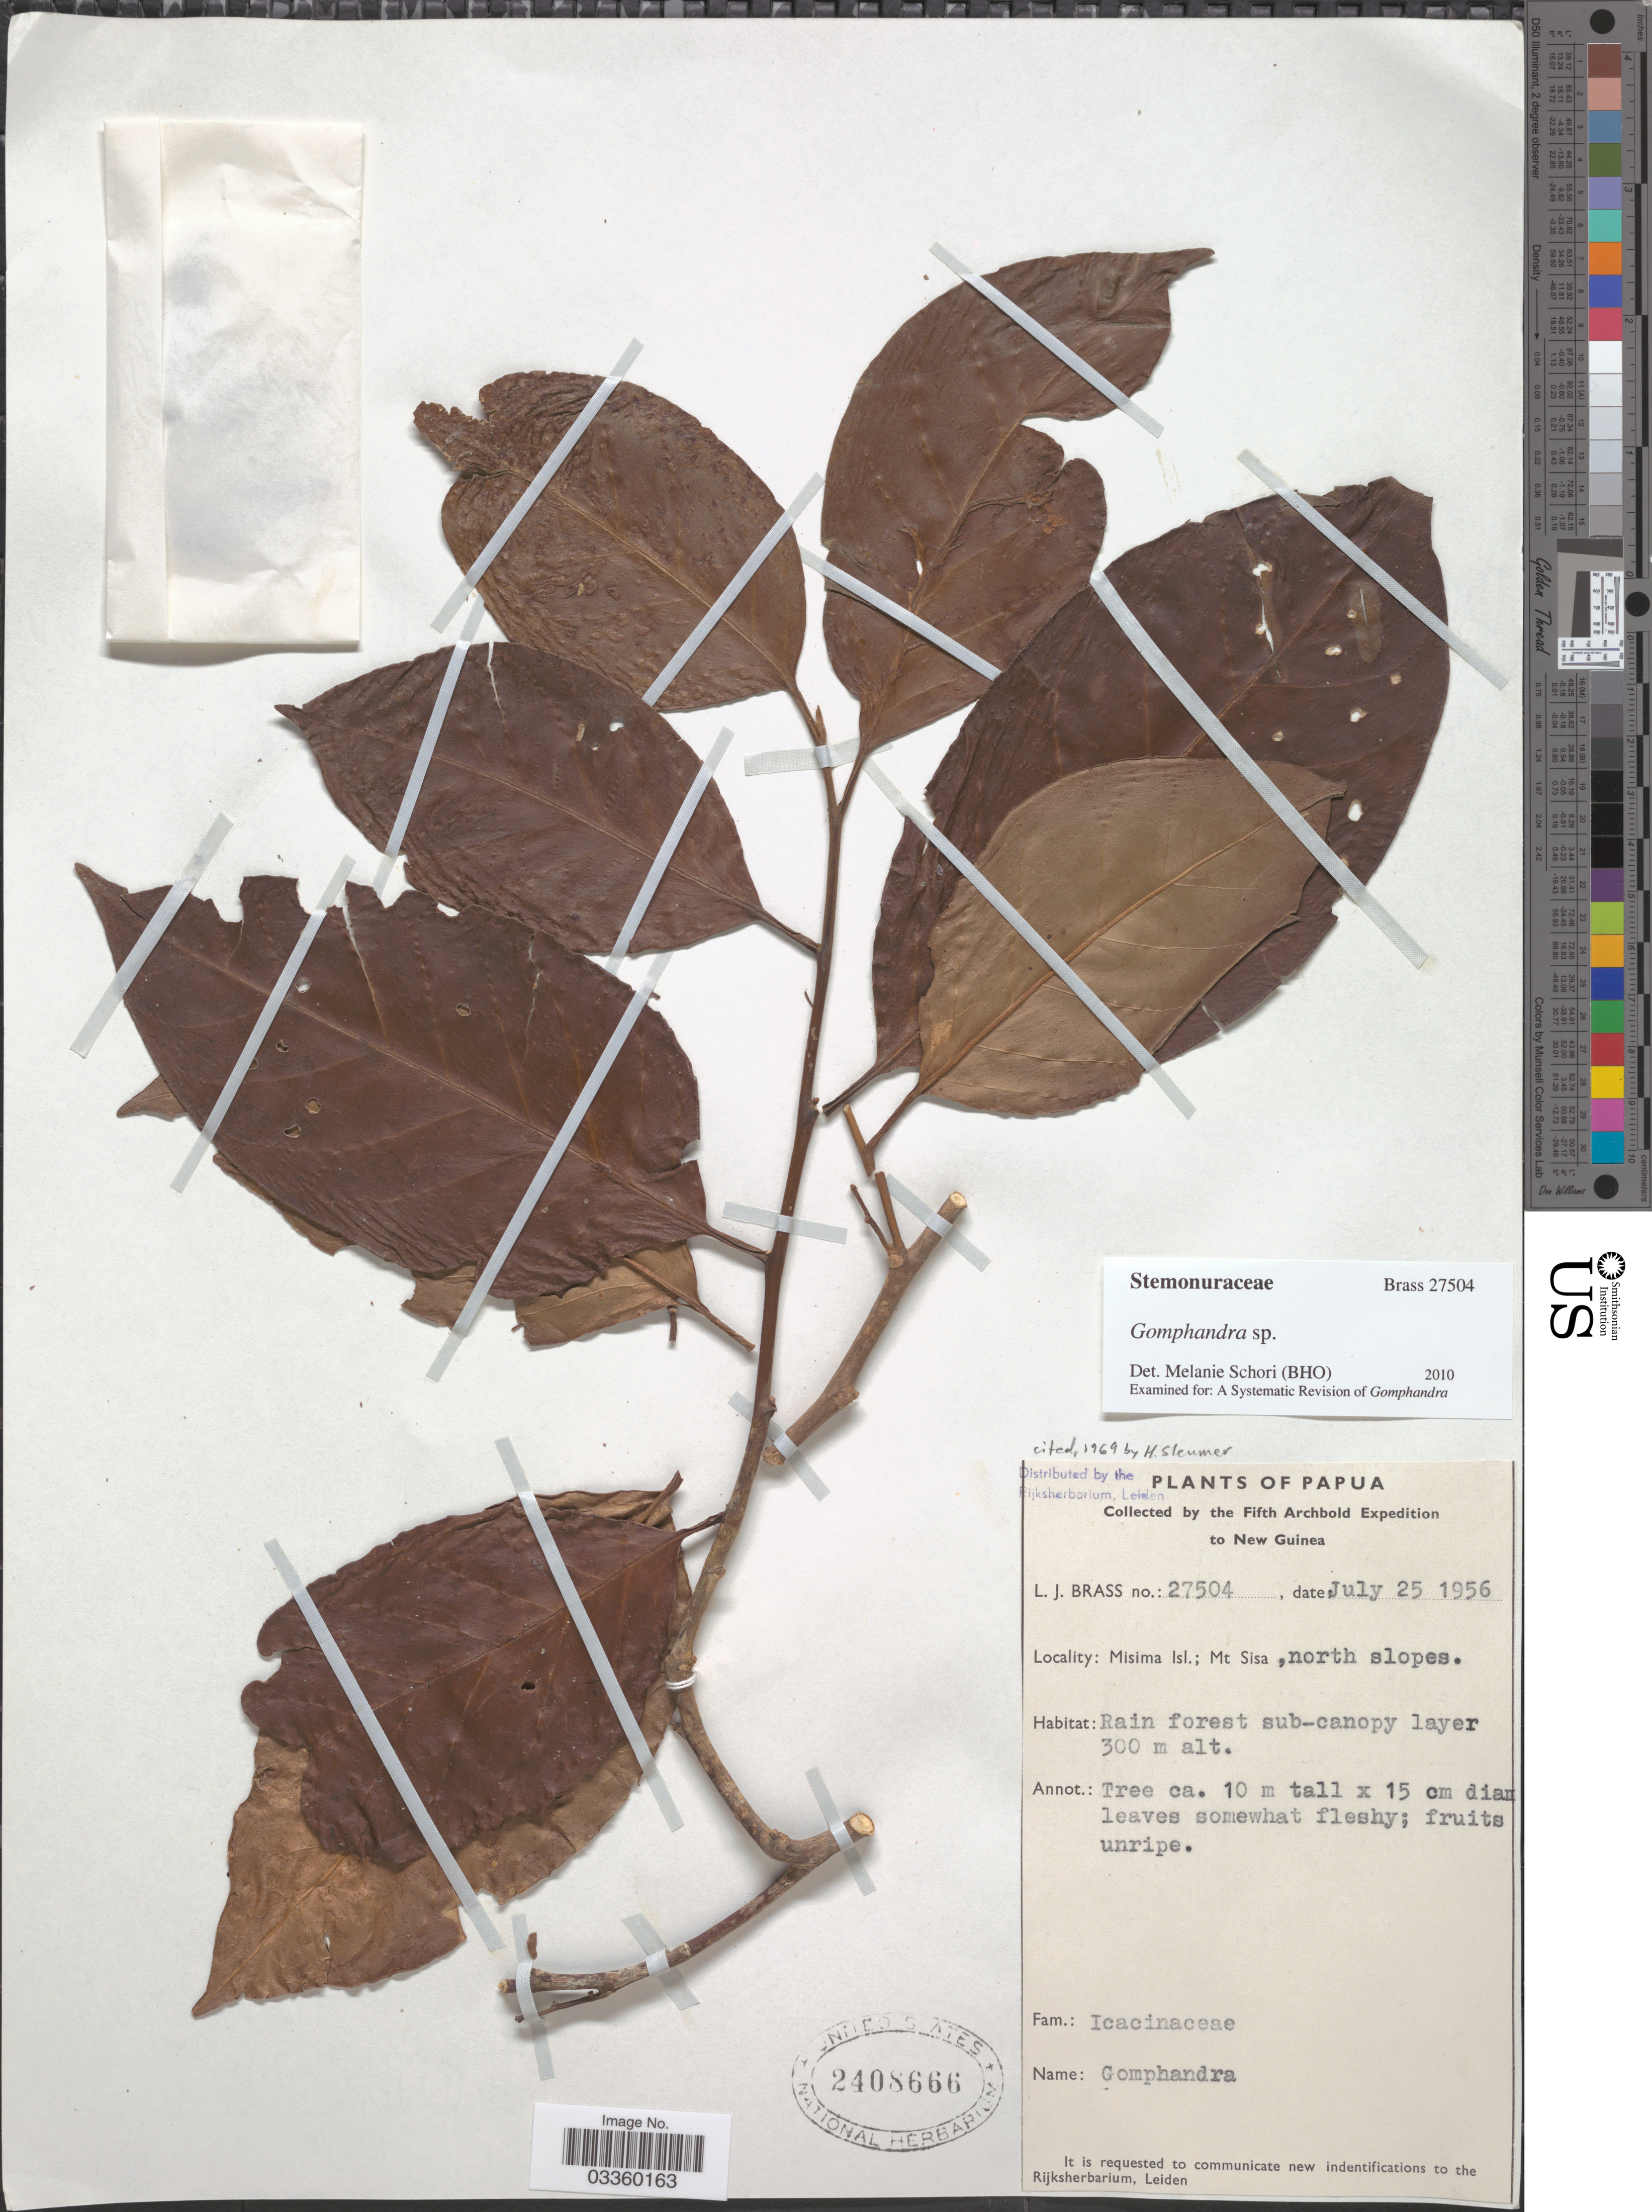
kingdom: Plantae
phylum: Tracheophyta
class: Magnoliopsida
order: Cardiopteridales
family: Stemonuraceae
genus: Gomphandra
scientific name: Gomphandra sp.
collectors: L. J. Brass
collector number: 27504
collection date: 1956-07-25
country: Papua New Guinea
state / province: Milne Bay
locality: Papua. New Guinea. Misima Isl.; Mt Sisa, north slopes.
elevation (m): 300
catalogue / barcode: US 2408666